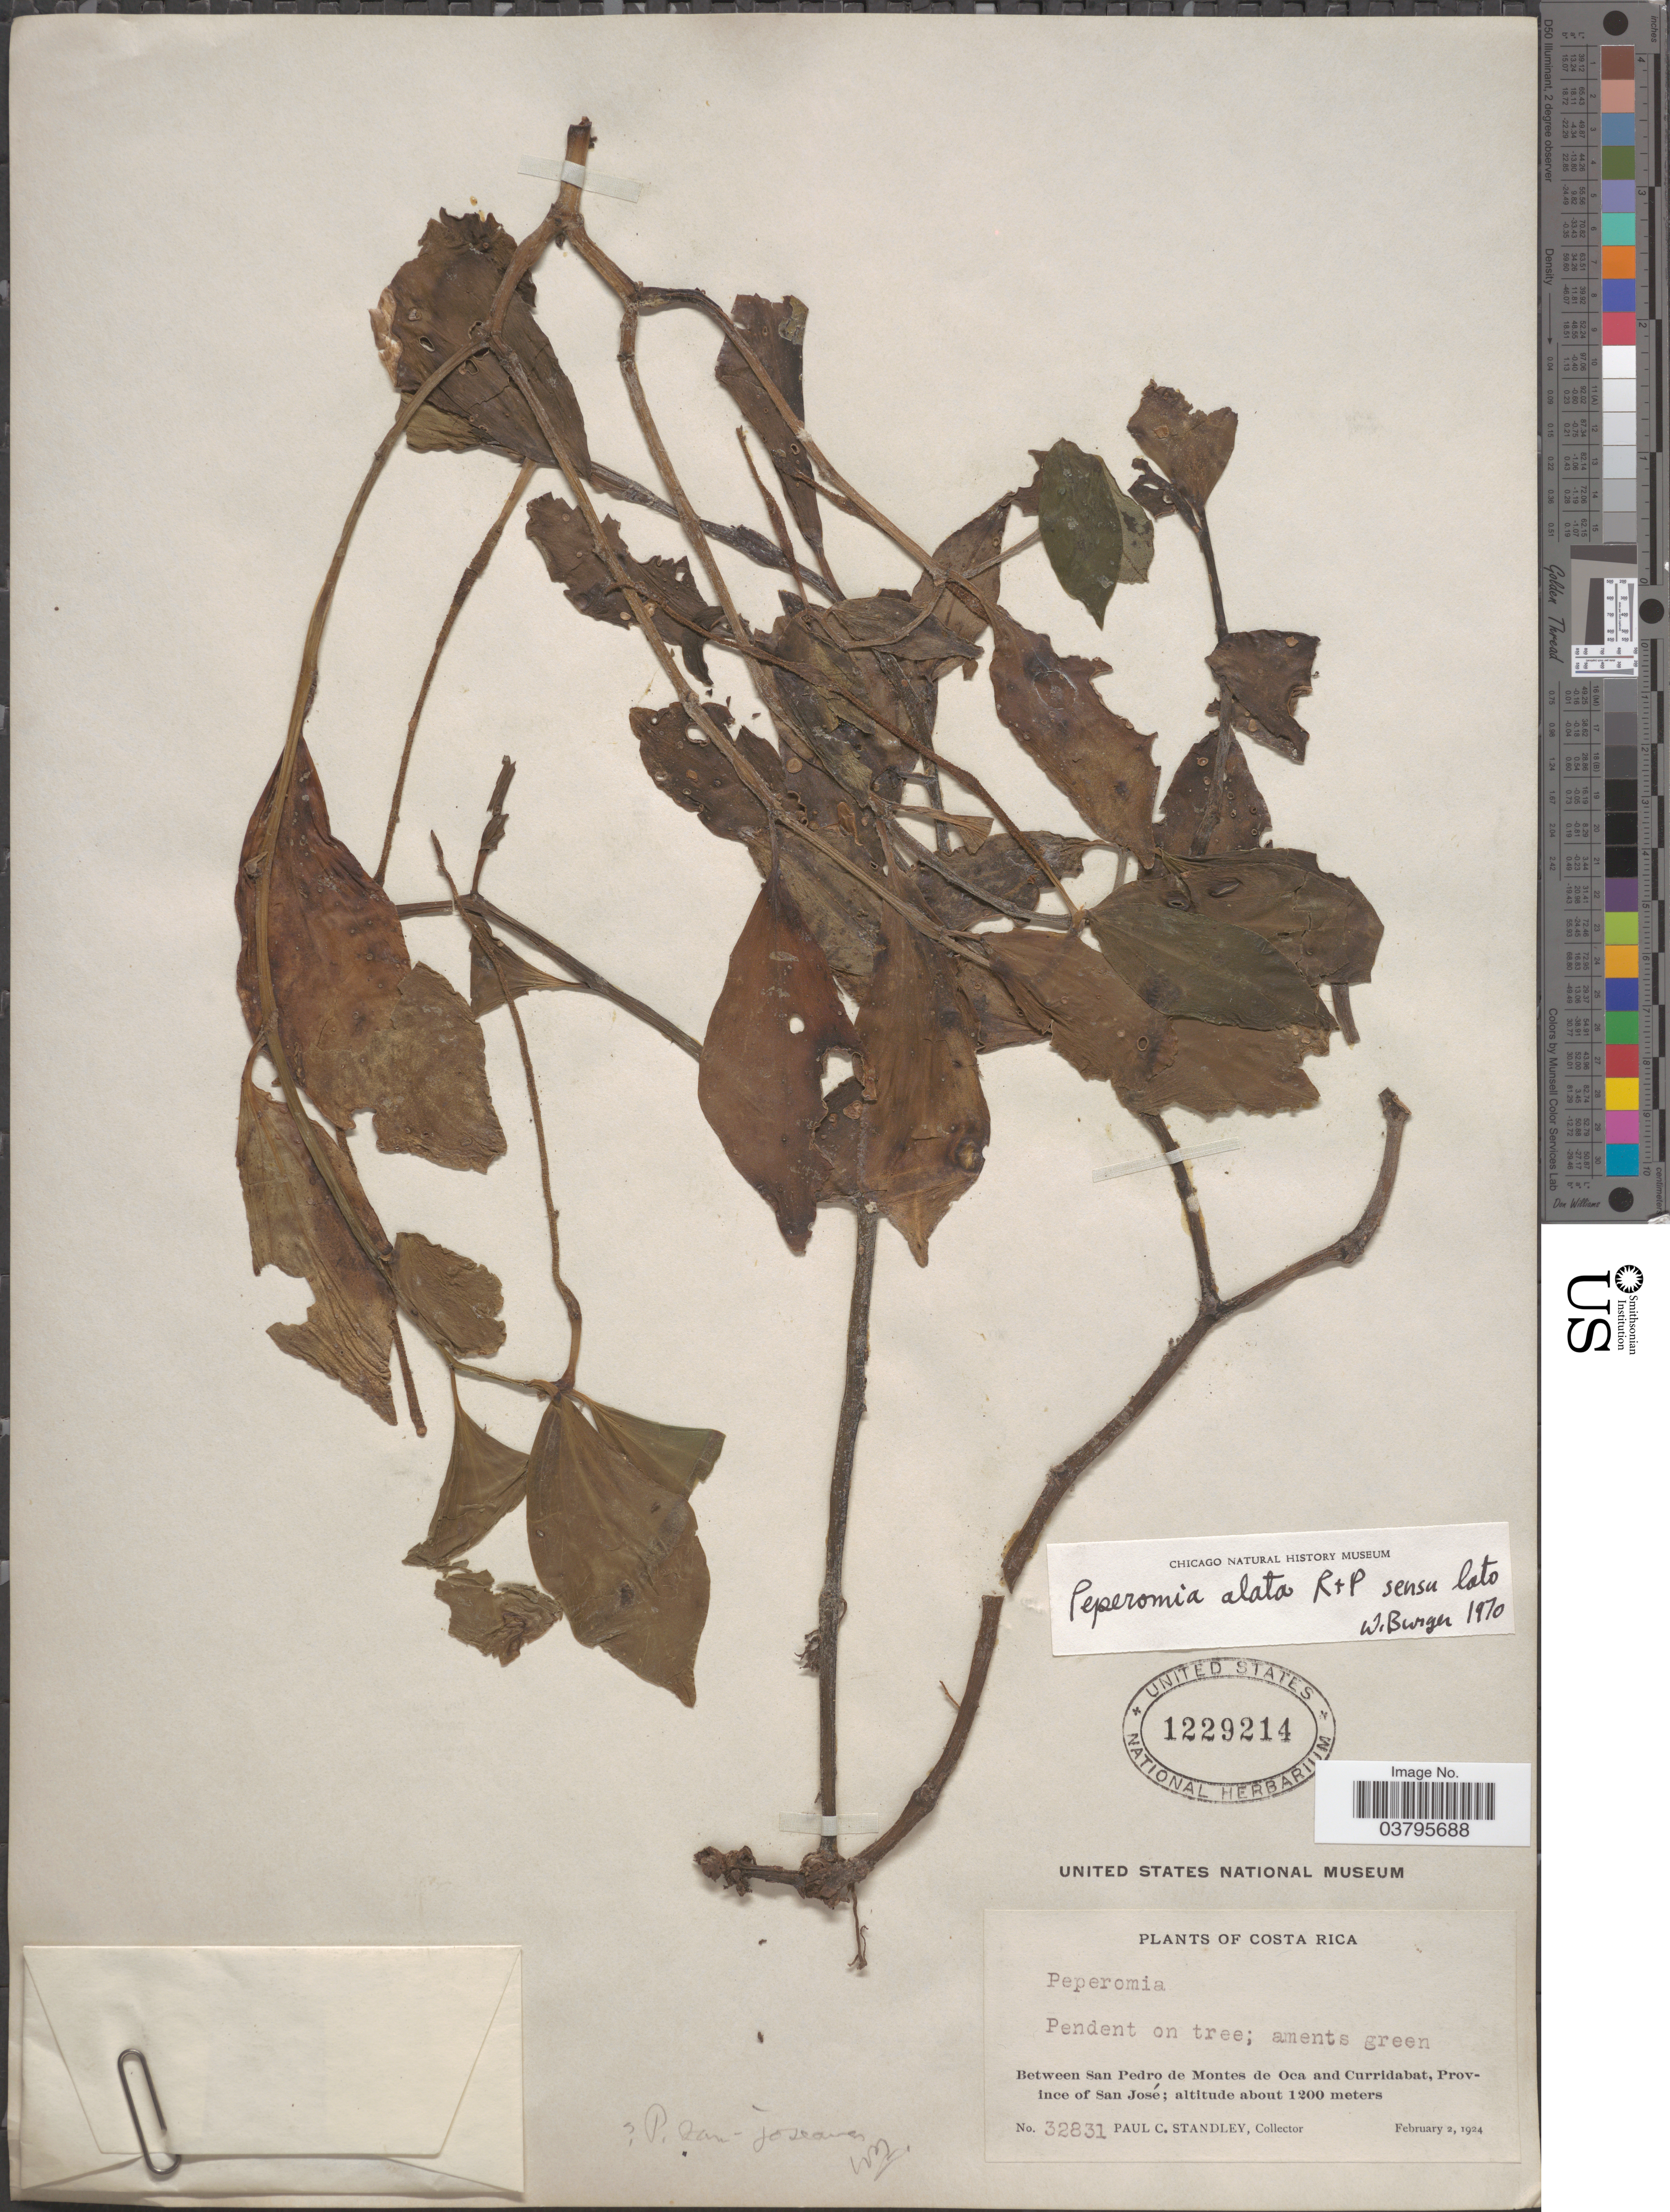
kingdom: Plantae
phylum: Tracheophyta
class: Magnoliopsida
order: Piperales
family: Piperaceae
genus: Peperomia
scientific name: Peperomia san-joseana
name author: C. DC.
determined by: Jiménez, José Estaban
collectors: P. C. Standley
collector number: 32831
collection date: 1924-02-02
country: Costa Rica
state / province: San José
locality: Between San Pedro de Montes de Oca and Curridabat.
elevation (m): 1200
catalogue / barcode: US 1229214